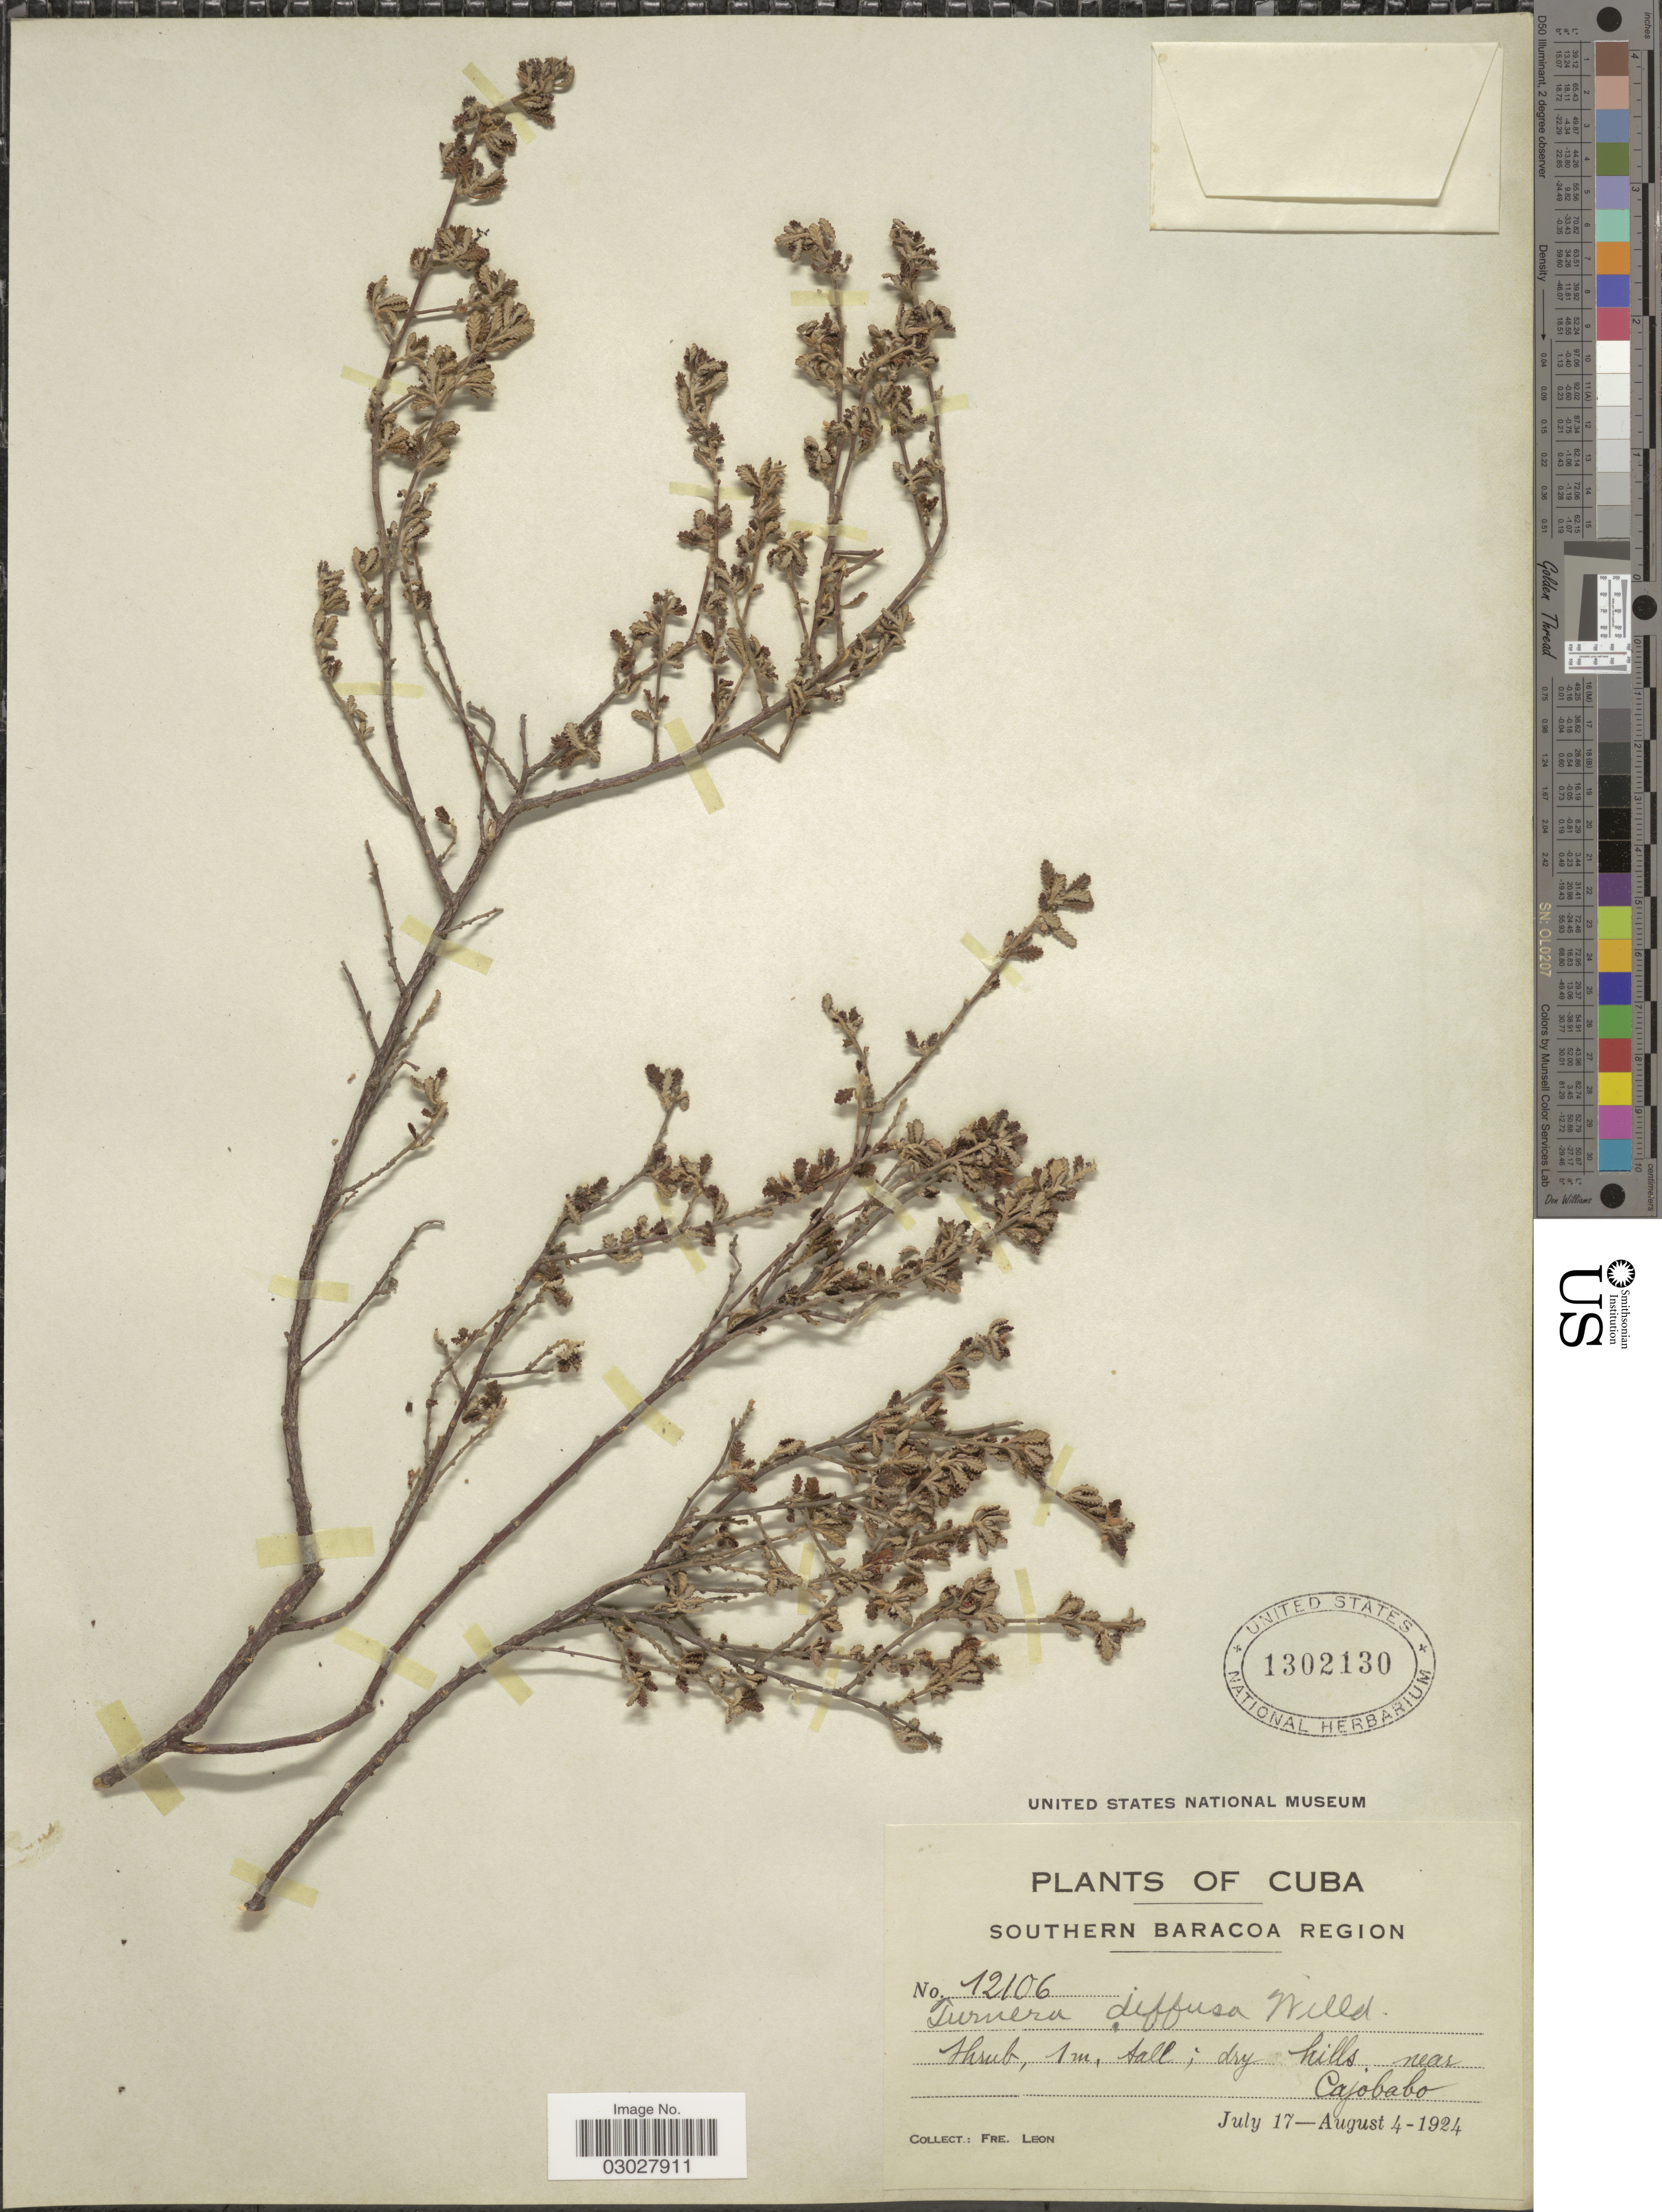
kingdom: Plantae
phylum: Tracheophyta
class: Magnoliopsida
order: Malpighiales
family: Turneraceae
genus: Turnera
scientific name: Turnera diffusa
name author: Willd. ex Schult.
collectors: Bro. León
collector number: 12106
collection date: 1924-07-17/1924-08-04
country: Cuba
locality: Southern Baracoa Region. Hills near Cajobabo.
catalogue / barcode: US 1302130